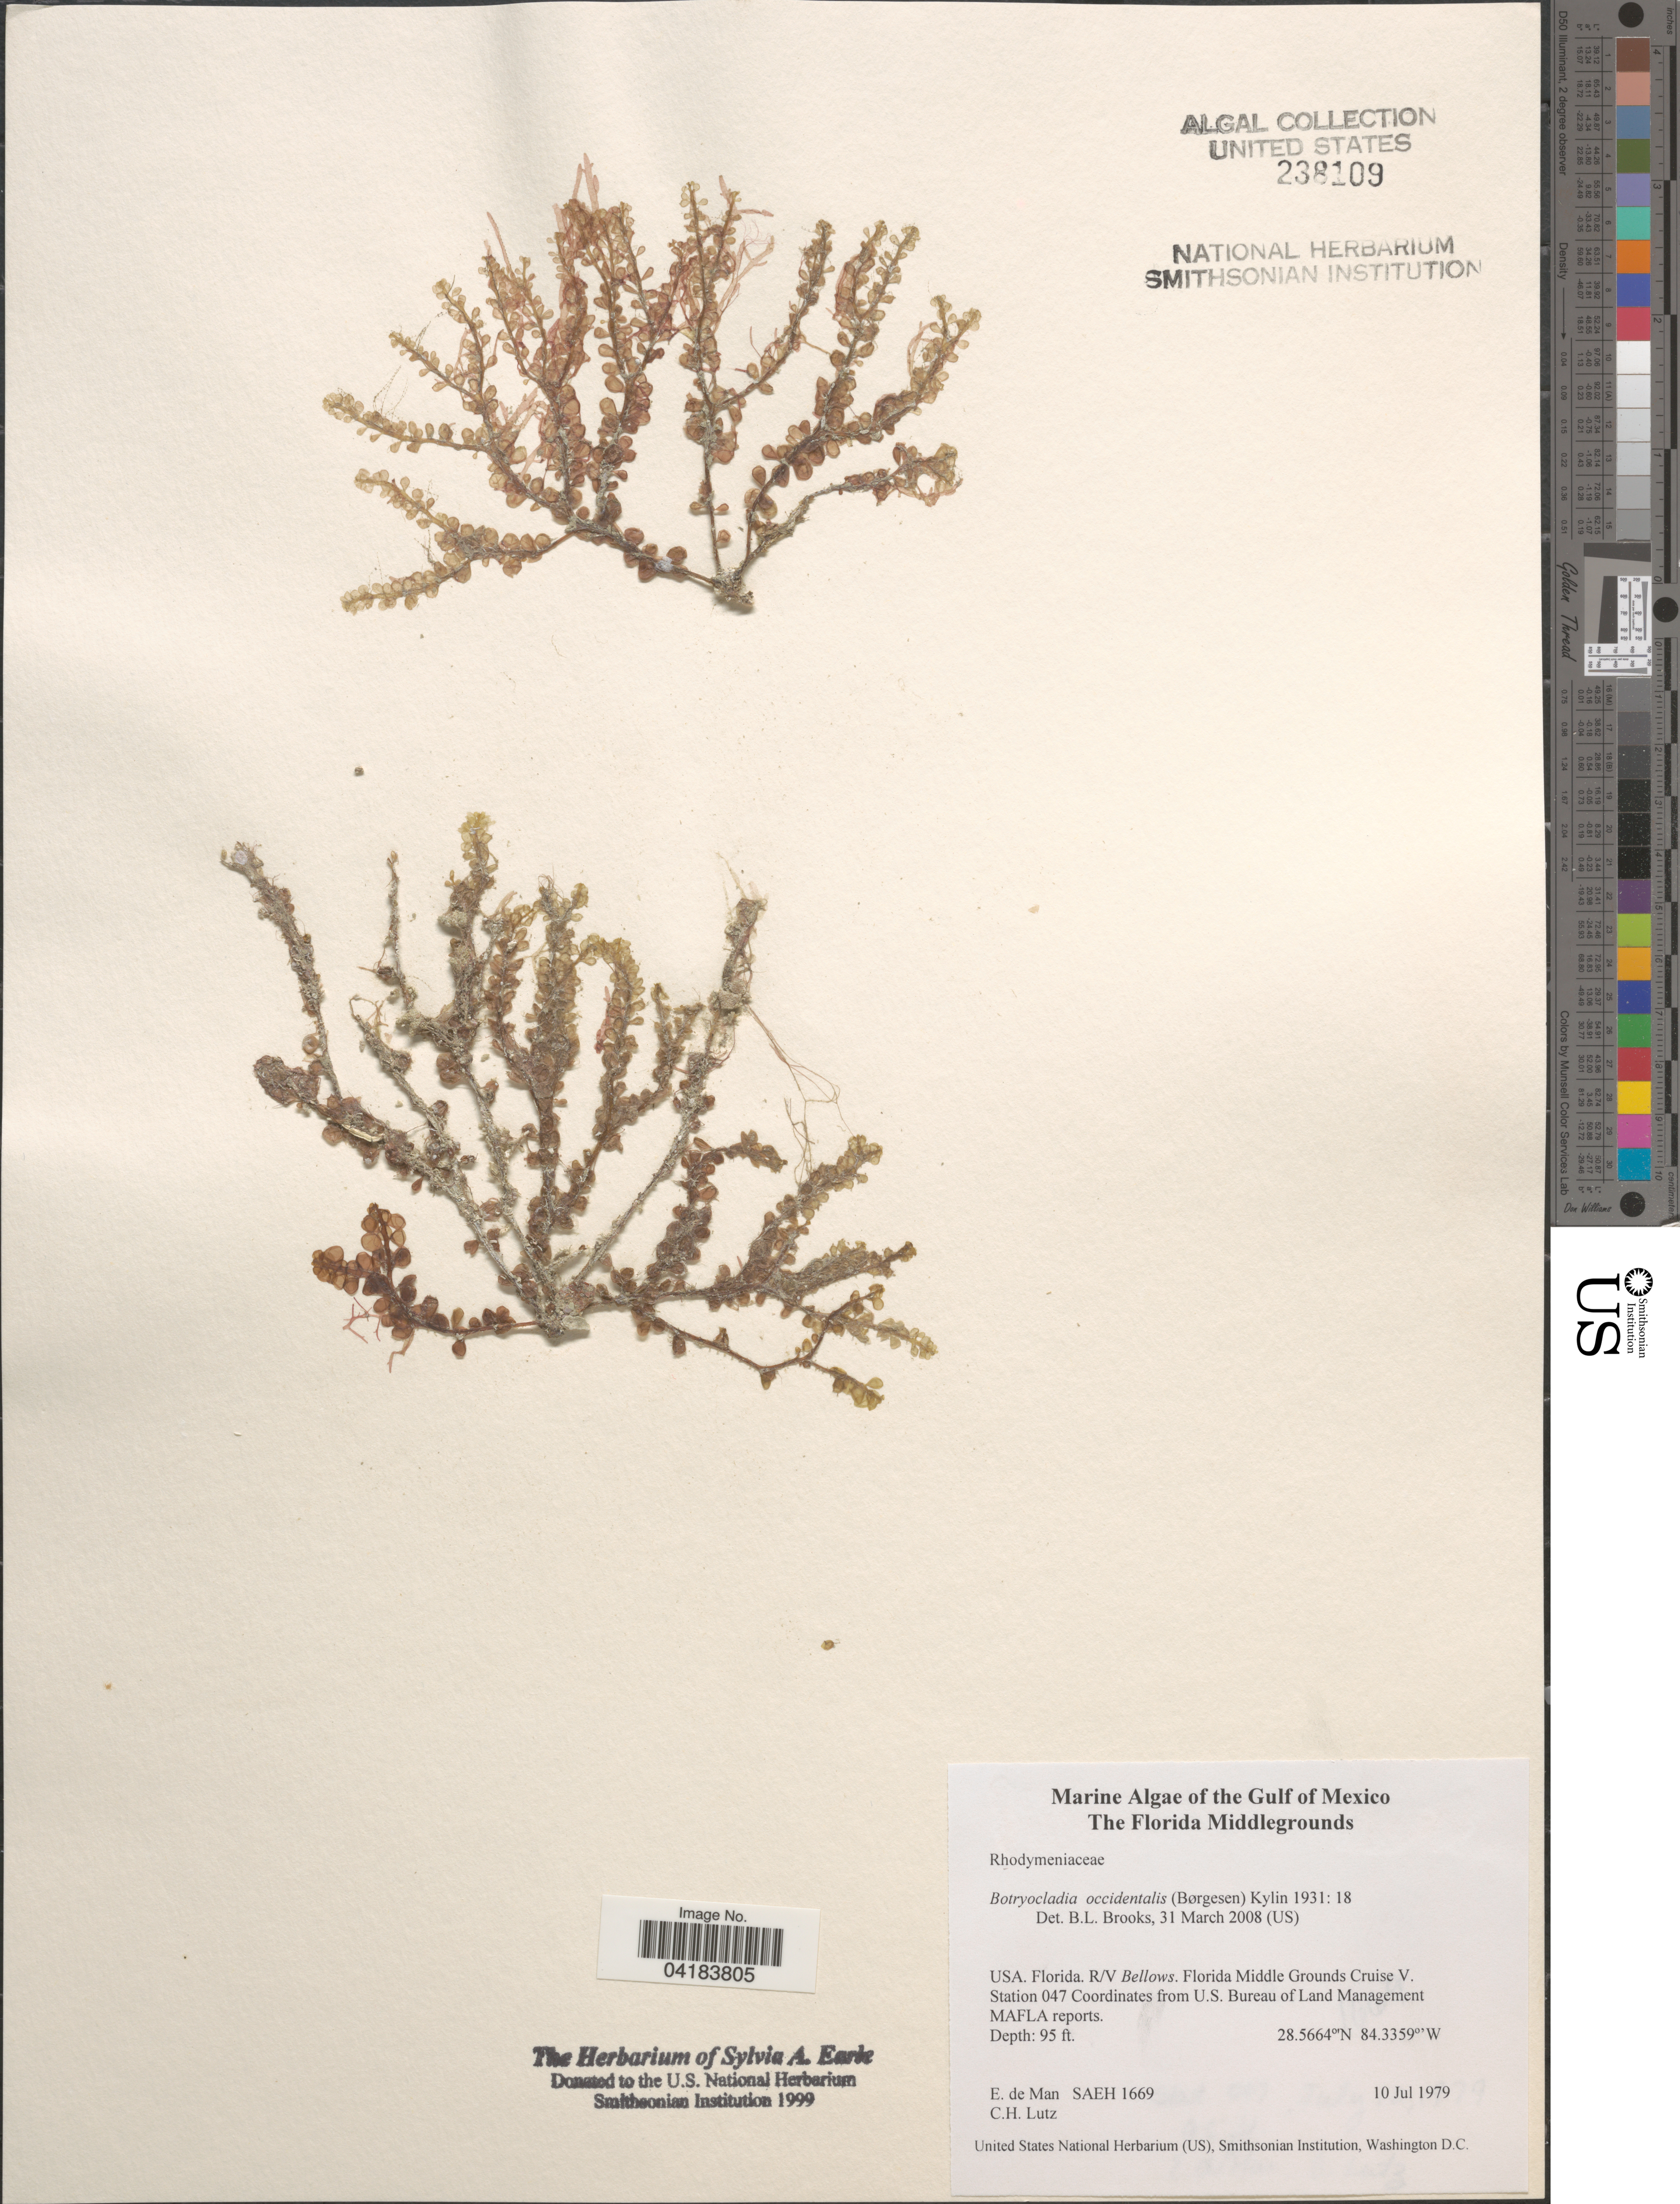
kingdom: Plantae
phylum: Rhodophyta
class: Florideophyceae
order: Rhodymeniales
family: Rhodymeniaceae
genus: Botryocladia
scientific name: Botryocladia occidentalis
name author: (Børgesen) Kylin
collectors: E. de Man & C. Lutz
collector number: SAEH1669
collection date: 1979-07-10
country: United States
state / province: Florida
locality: Gulf of Mexico. R/V Bellows. Florida Middle Grounds Cruise V. Station 047.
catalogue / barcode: US 238109